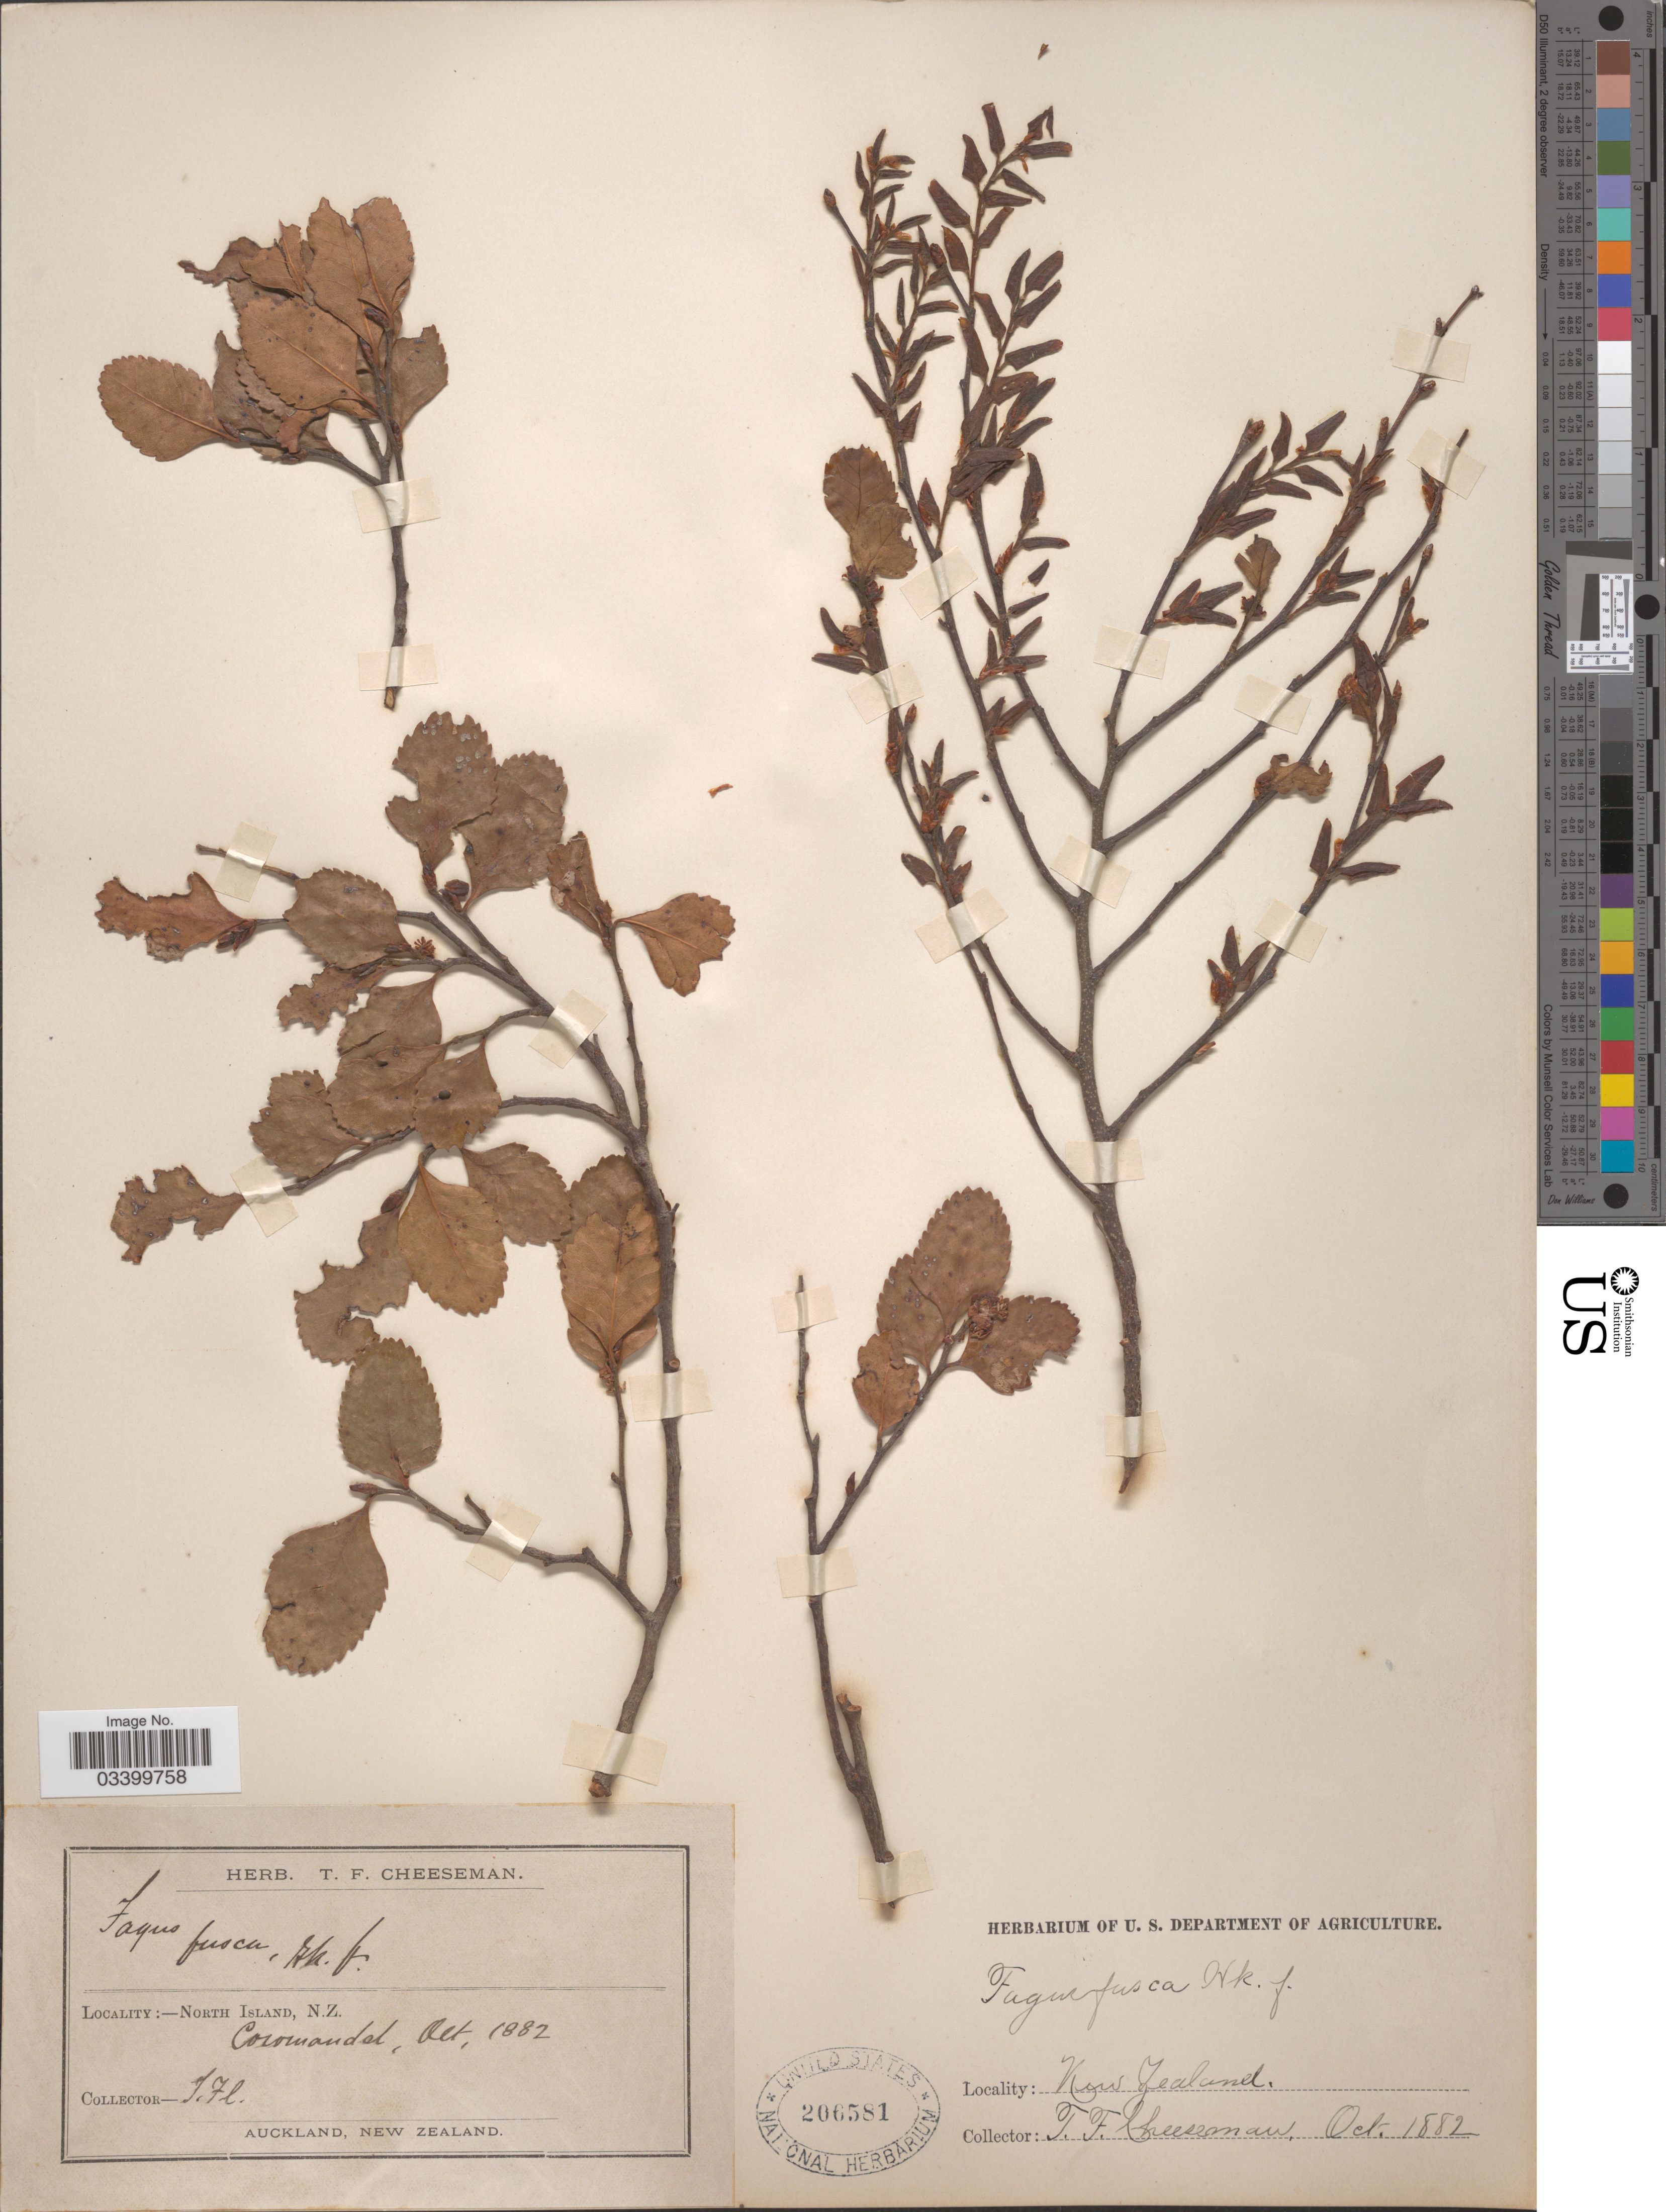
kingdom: Plantae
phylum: Tracheophyta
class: Magnoliopsida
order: Fagales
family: Nothofagaceae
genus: Nothofagus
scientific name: Nothofagus fusca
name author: (Hook. f.) Oerst.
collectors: T. F. Cheeseman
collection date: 1882-10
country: New Zealand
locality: North Island.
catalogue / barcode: US 206581